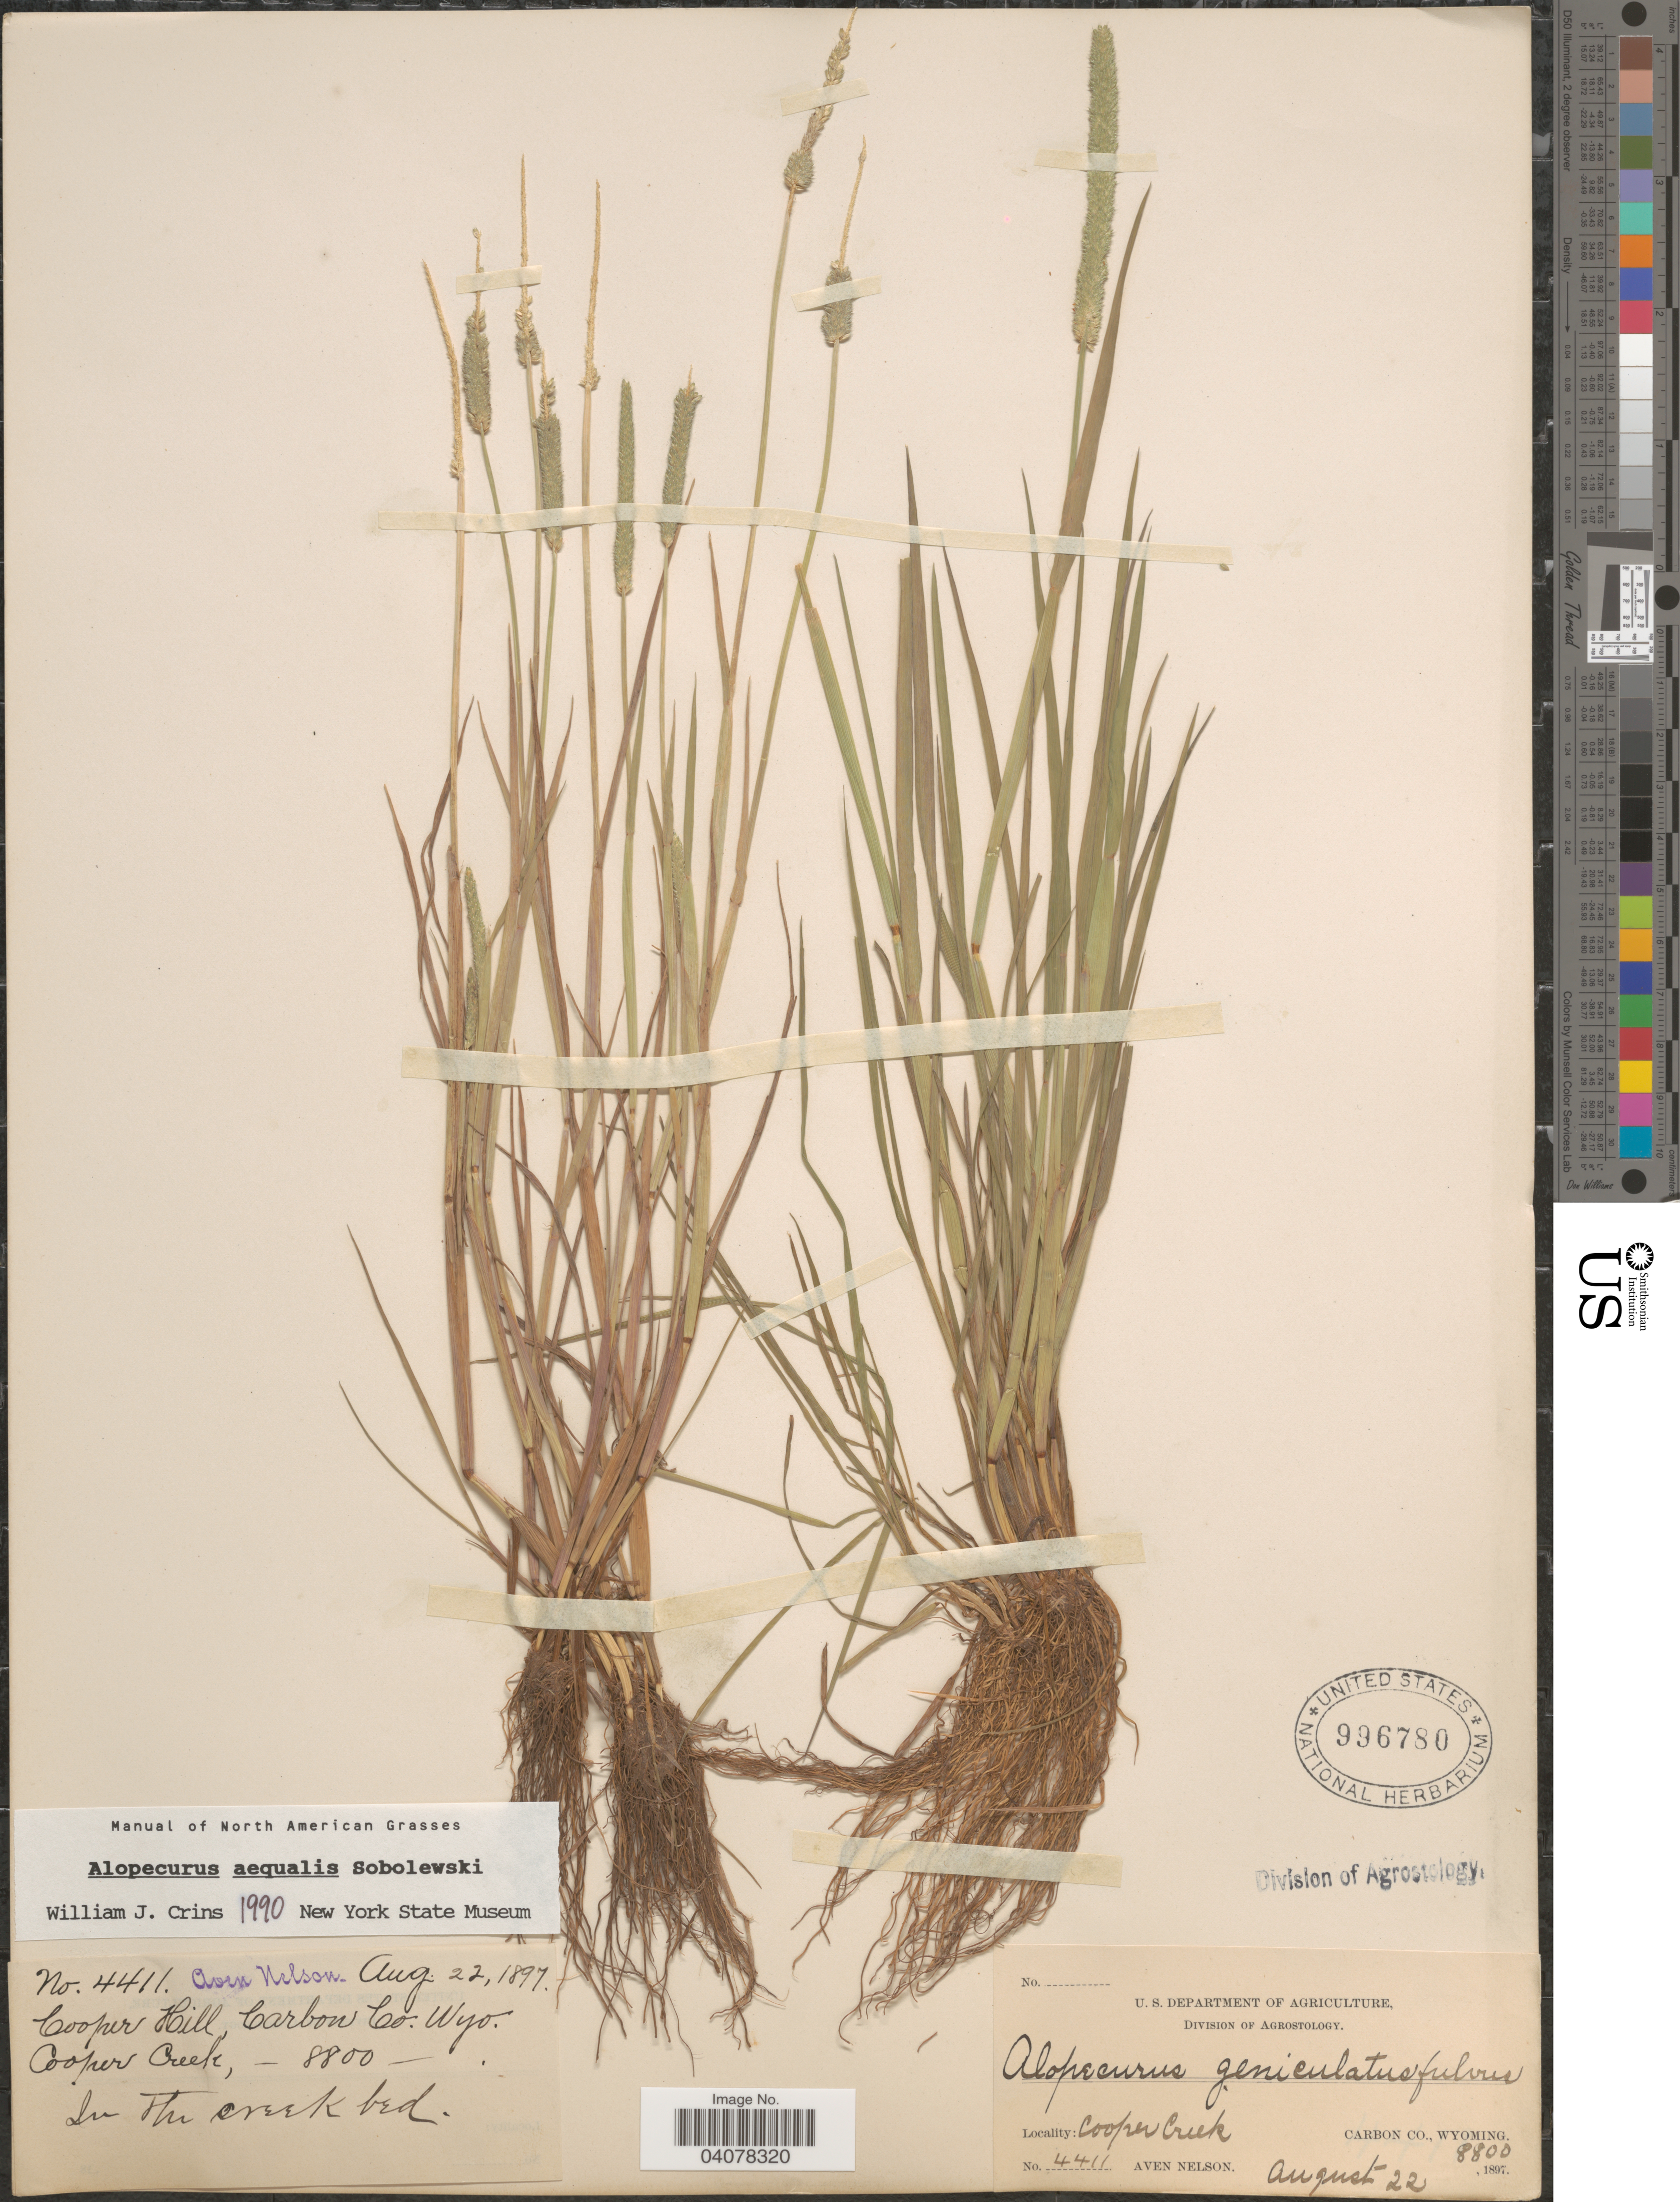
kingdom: Plantae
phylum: Tracheophyta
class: Liliopsida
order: Poales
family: Poaceae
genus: Alopecurus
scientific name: Alopecurus aequalis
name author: Sobol.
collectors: A. Nelson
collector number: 4411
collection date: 1897-08-22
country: United States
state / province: Wyoming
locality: Cooper Hill, Carbon Co., Cooper Creek.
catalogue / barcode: US 996780